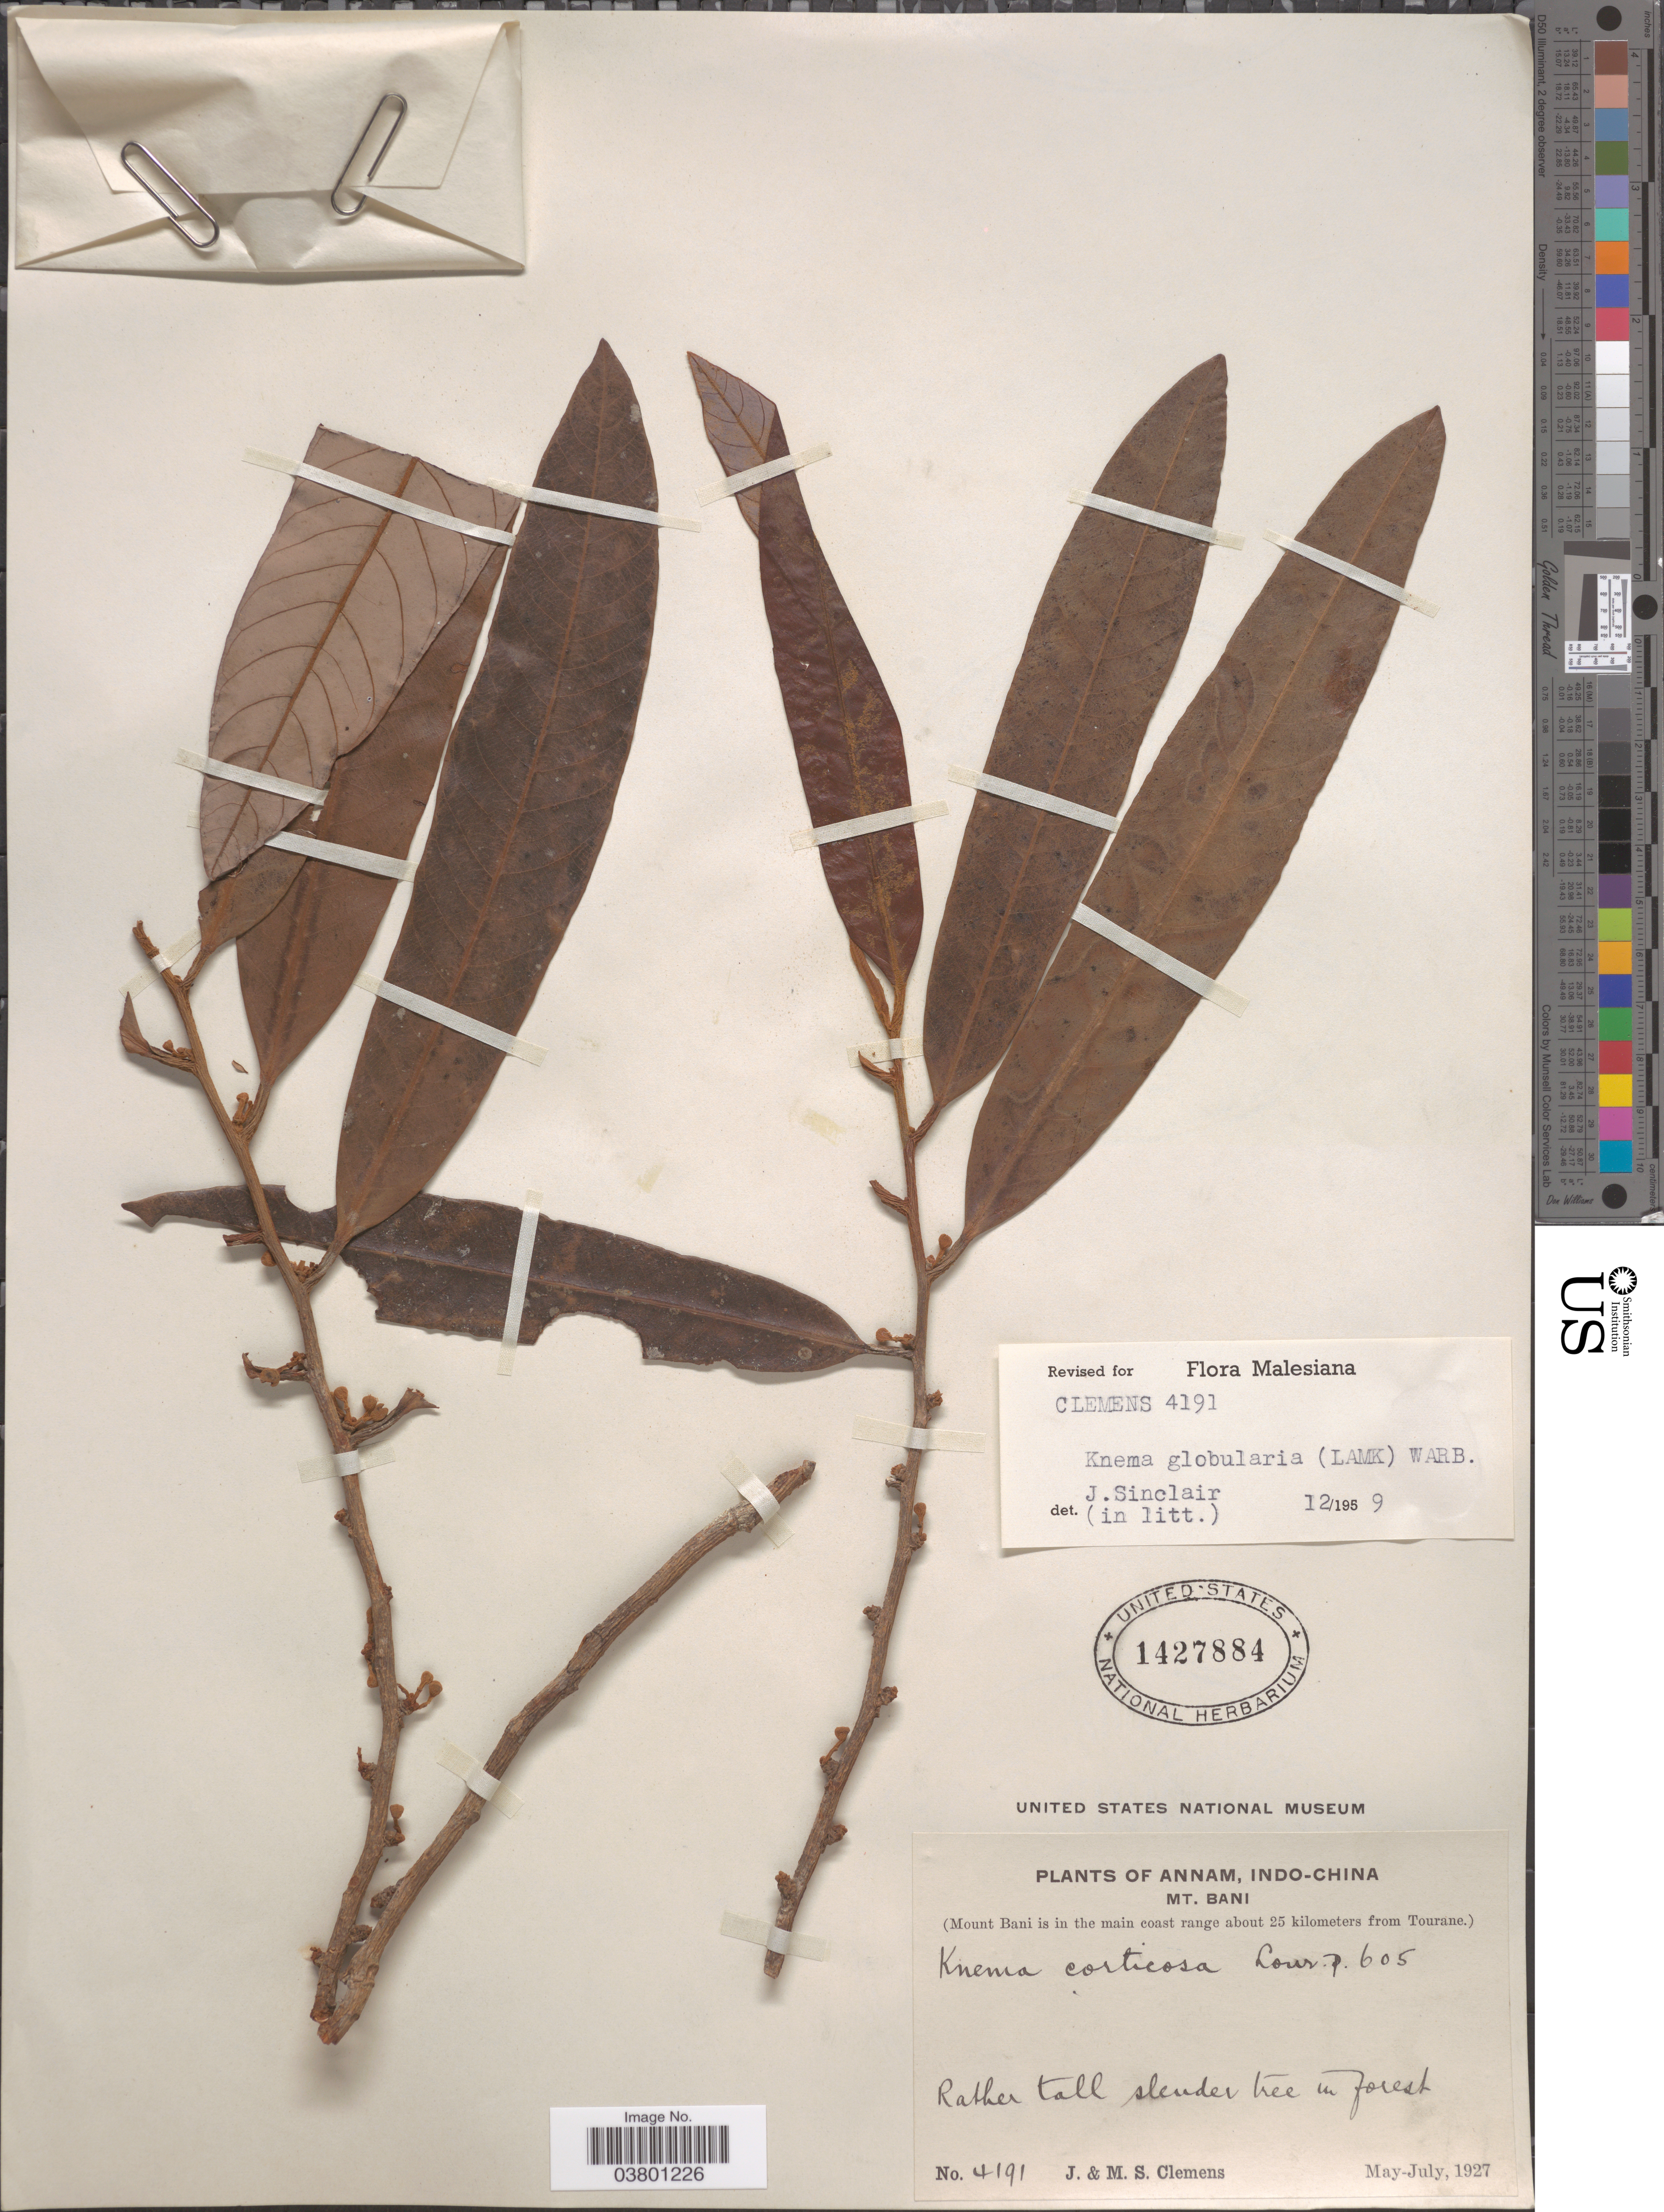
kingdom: Plantae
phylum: Tracheophyta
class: Magnoliopsida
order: Magnoliales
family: Myristicaceae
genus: Knema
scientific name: Knema globularia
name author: (Lam.) Warb.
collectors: J. Clemens & M. S. Clemens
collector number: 4191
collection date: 1927-05/1927-07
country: Vietnam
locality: Annam, Indo-China. Mt. Bani. (Mount Bani is in the main coast range about 25 kilometers from Tourane.).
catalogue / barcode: US 1427884